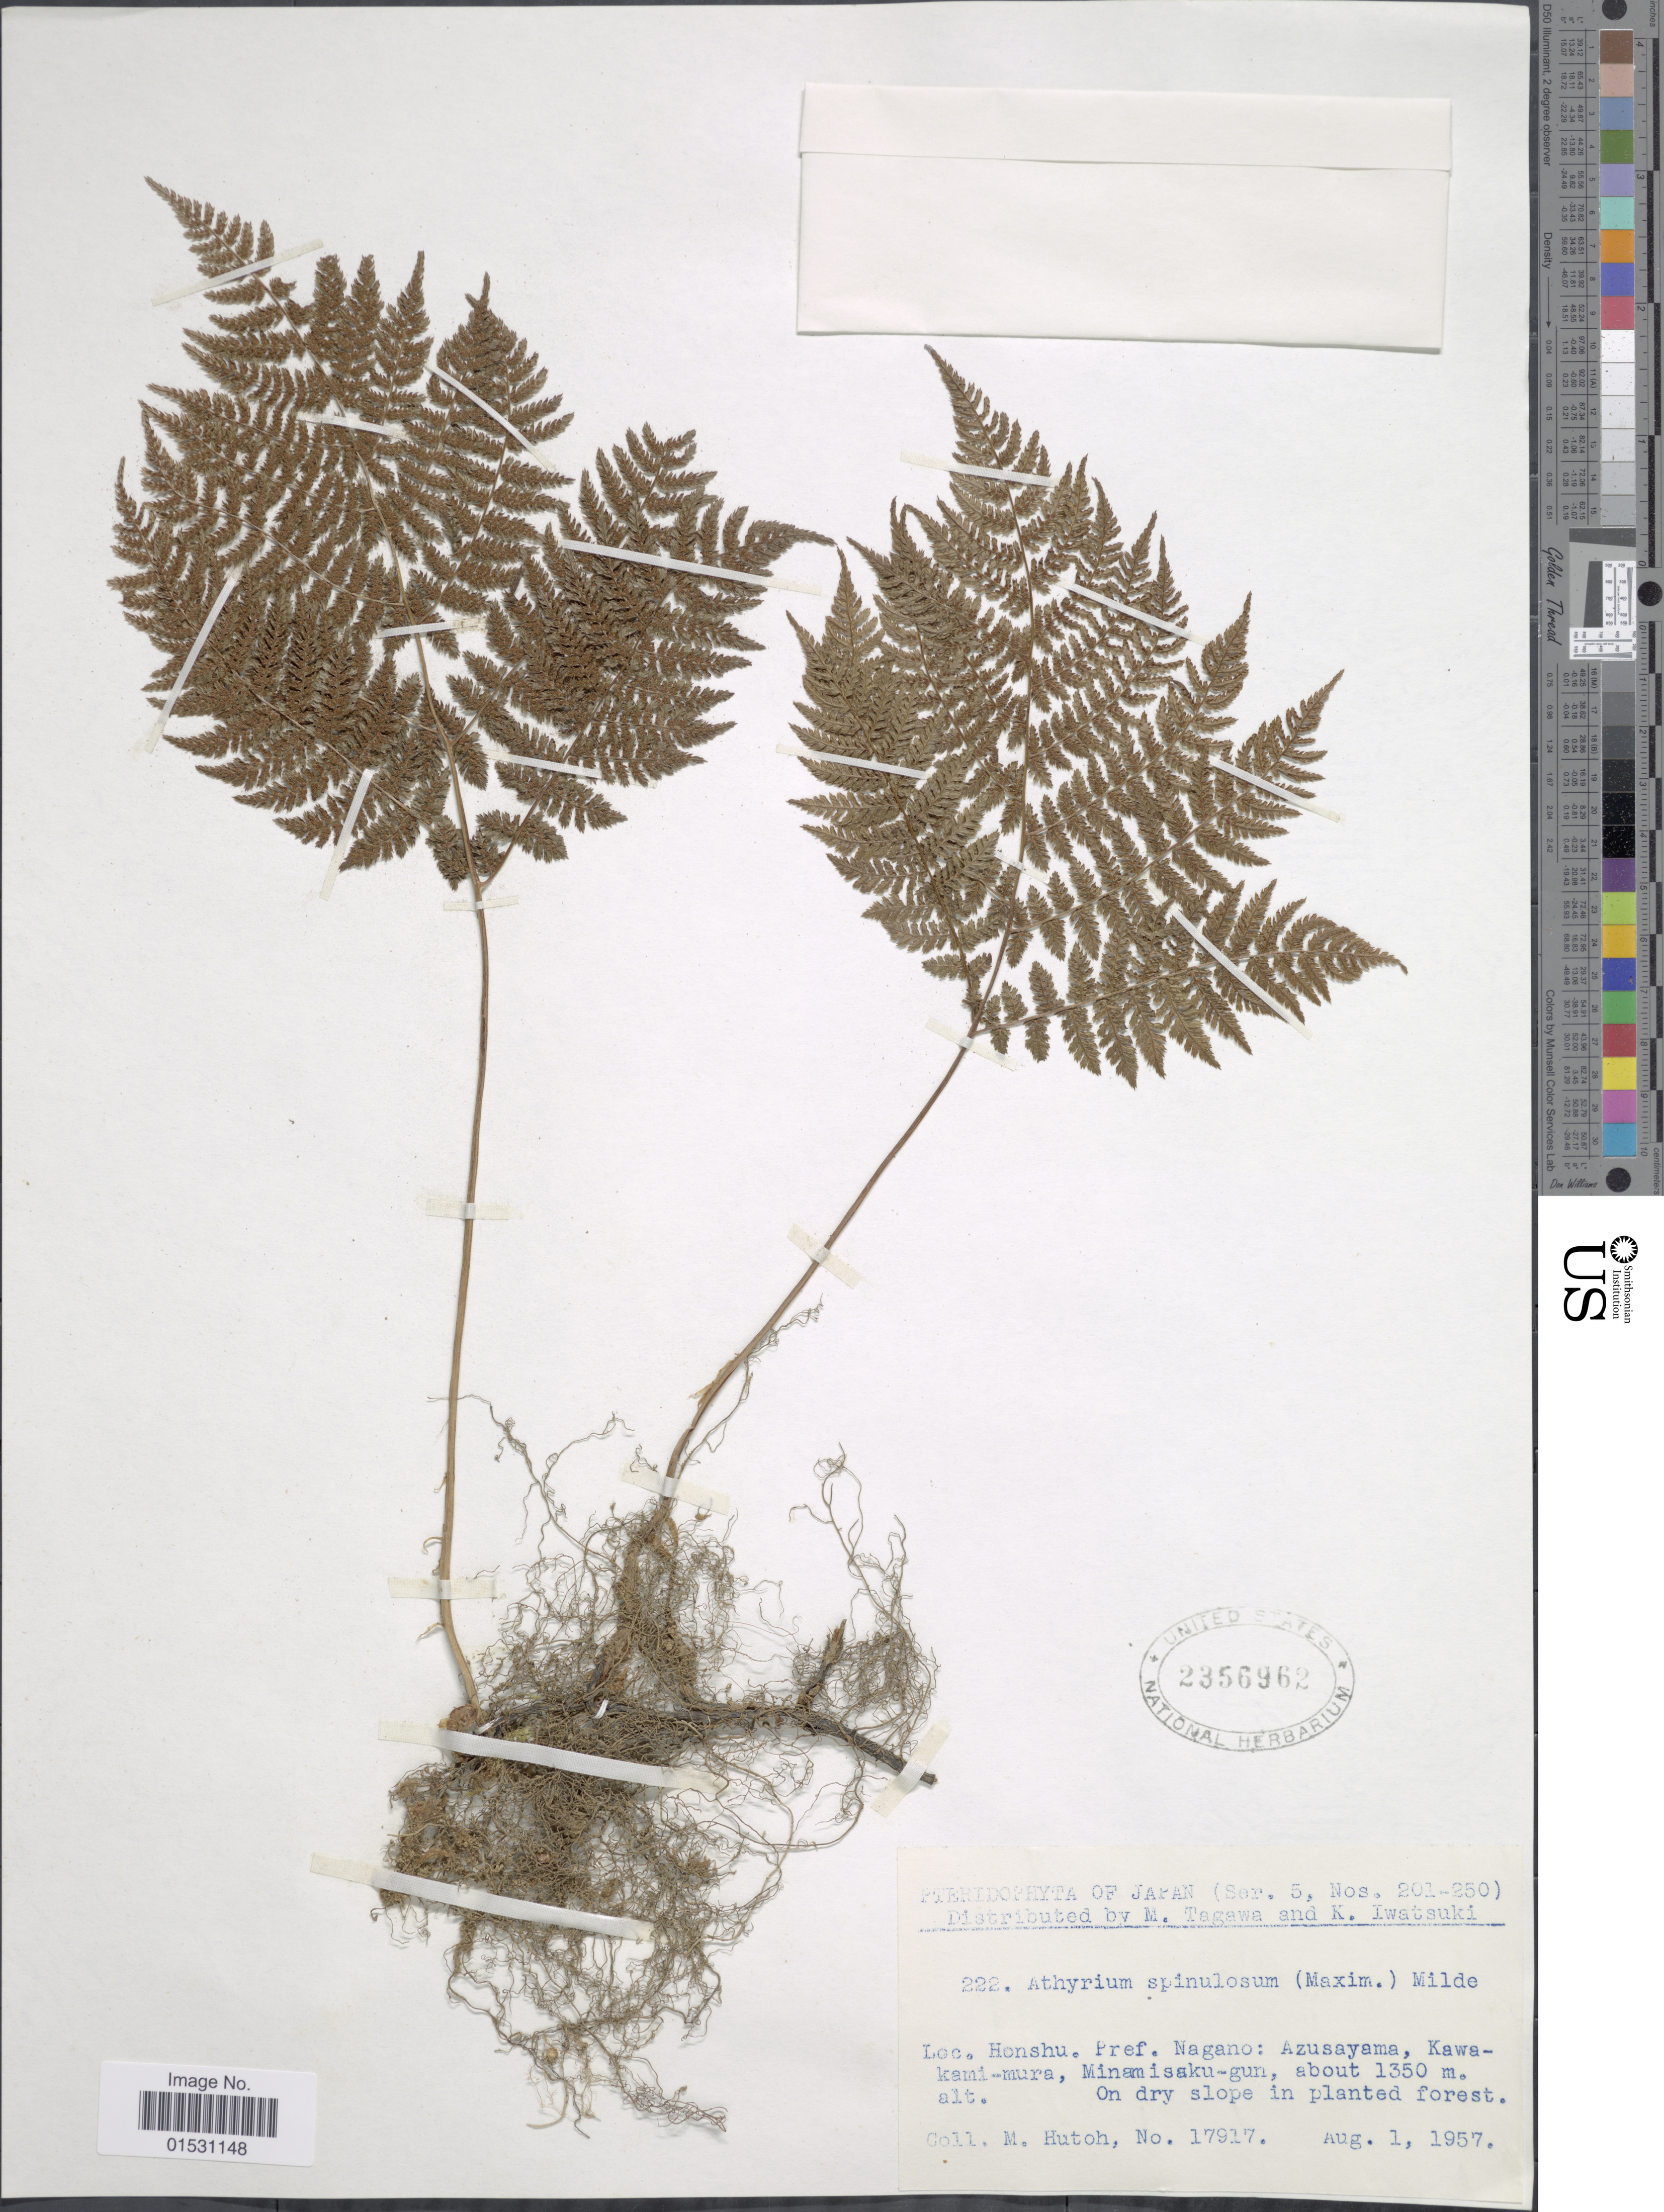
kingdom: Plantae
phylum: Tracheophyta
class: Polypodiopsida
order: Polypodiales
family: Athyriaceae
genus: Athyrium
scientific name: Athyrium spinulosum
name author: (Maxim.) Milde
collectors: M. Hutoh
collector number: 17917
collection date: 1957-08-01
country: Japan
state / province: Nagano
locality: Honshu. Pref. Nagano: Azusayama, Kawakami-mura, Minamisaku-gun.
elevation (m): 1350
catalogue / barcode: US 2356962